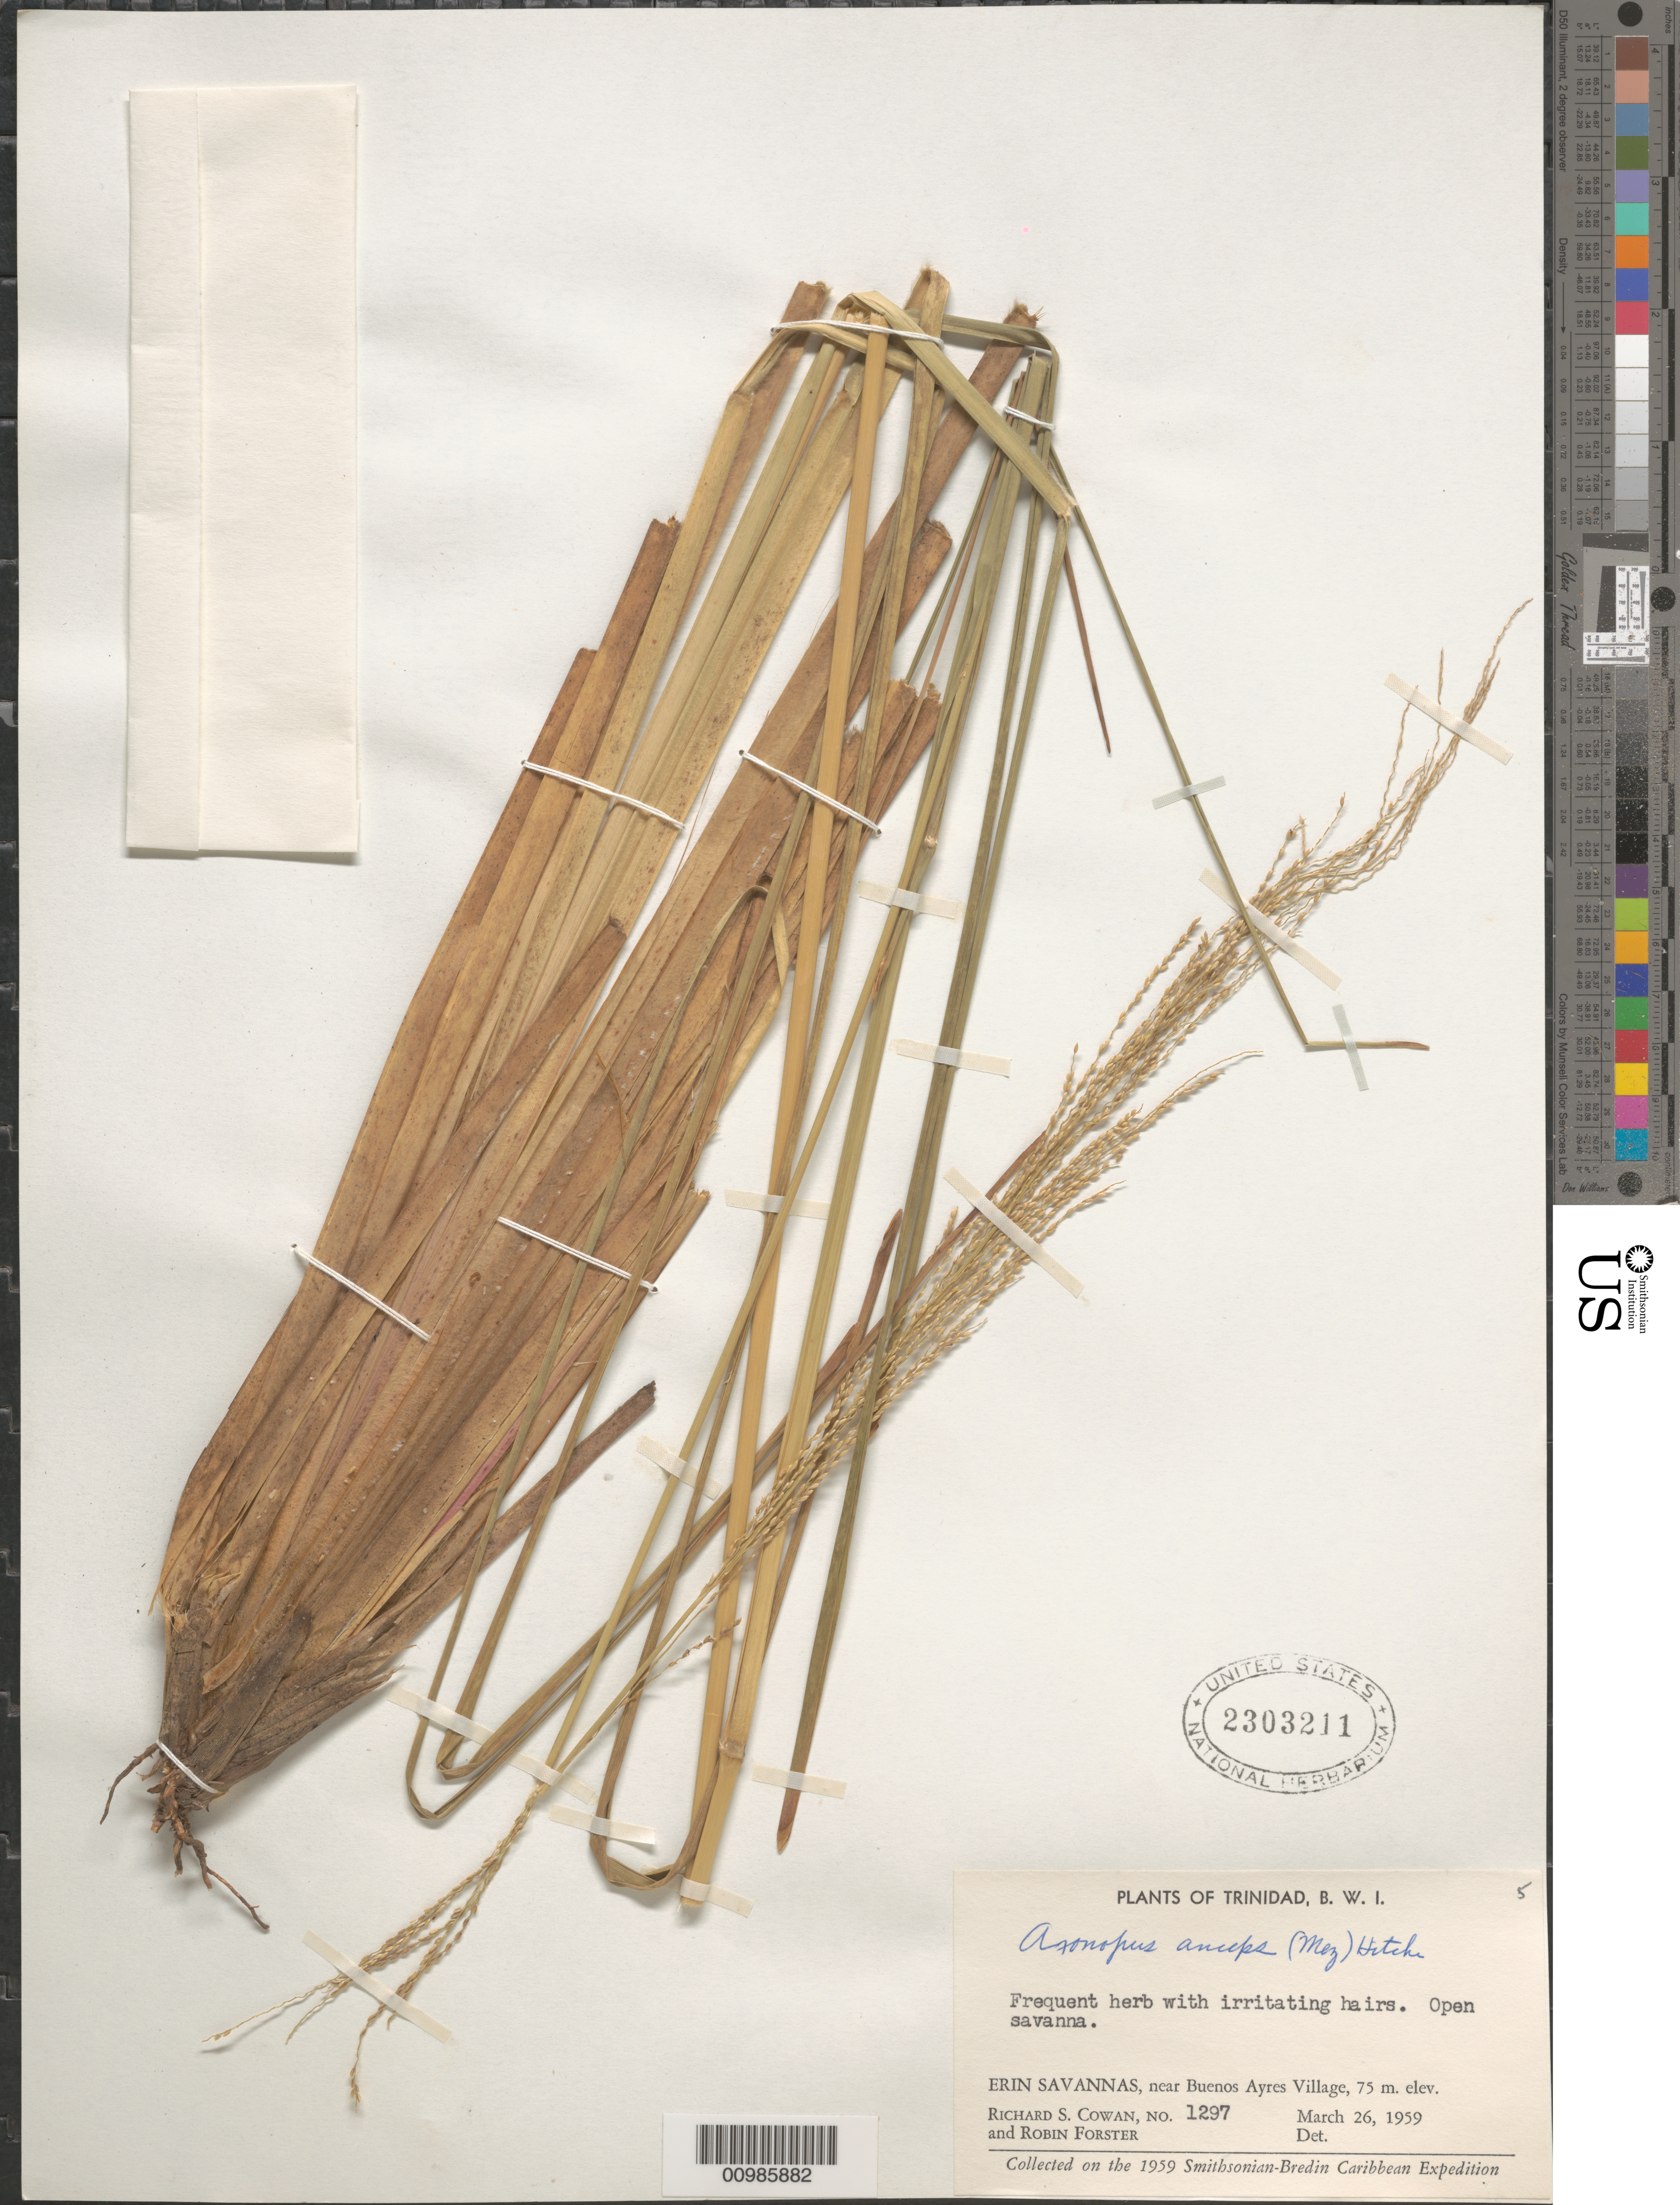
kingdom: Plantae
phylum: Tracheophyta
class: Liliopsida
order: Poales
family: Poaceae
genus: Axonopus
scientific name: Axonopus anceps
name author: (Mez) Hitchc.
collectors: R. S. Cowan & R. Forster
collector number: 1297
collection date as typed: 26 Mar 1959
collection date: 1959-03-26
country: Trinidad and Tobago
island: Trinidad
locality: Erin Savannas, near Buenos Ayres Village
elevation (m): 75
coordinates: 0 N, 0 E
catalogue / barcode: US 2303211